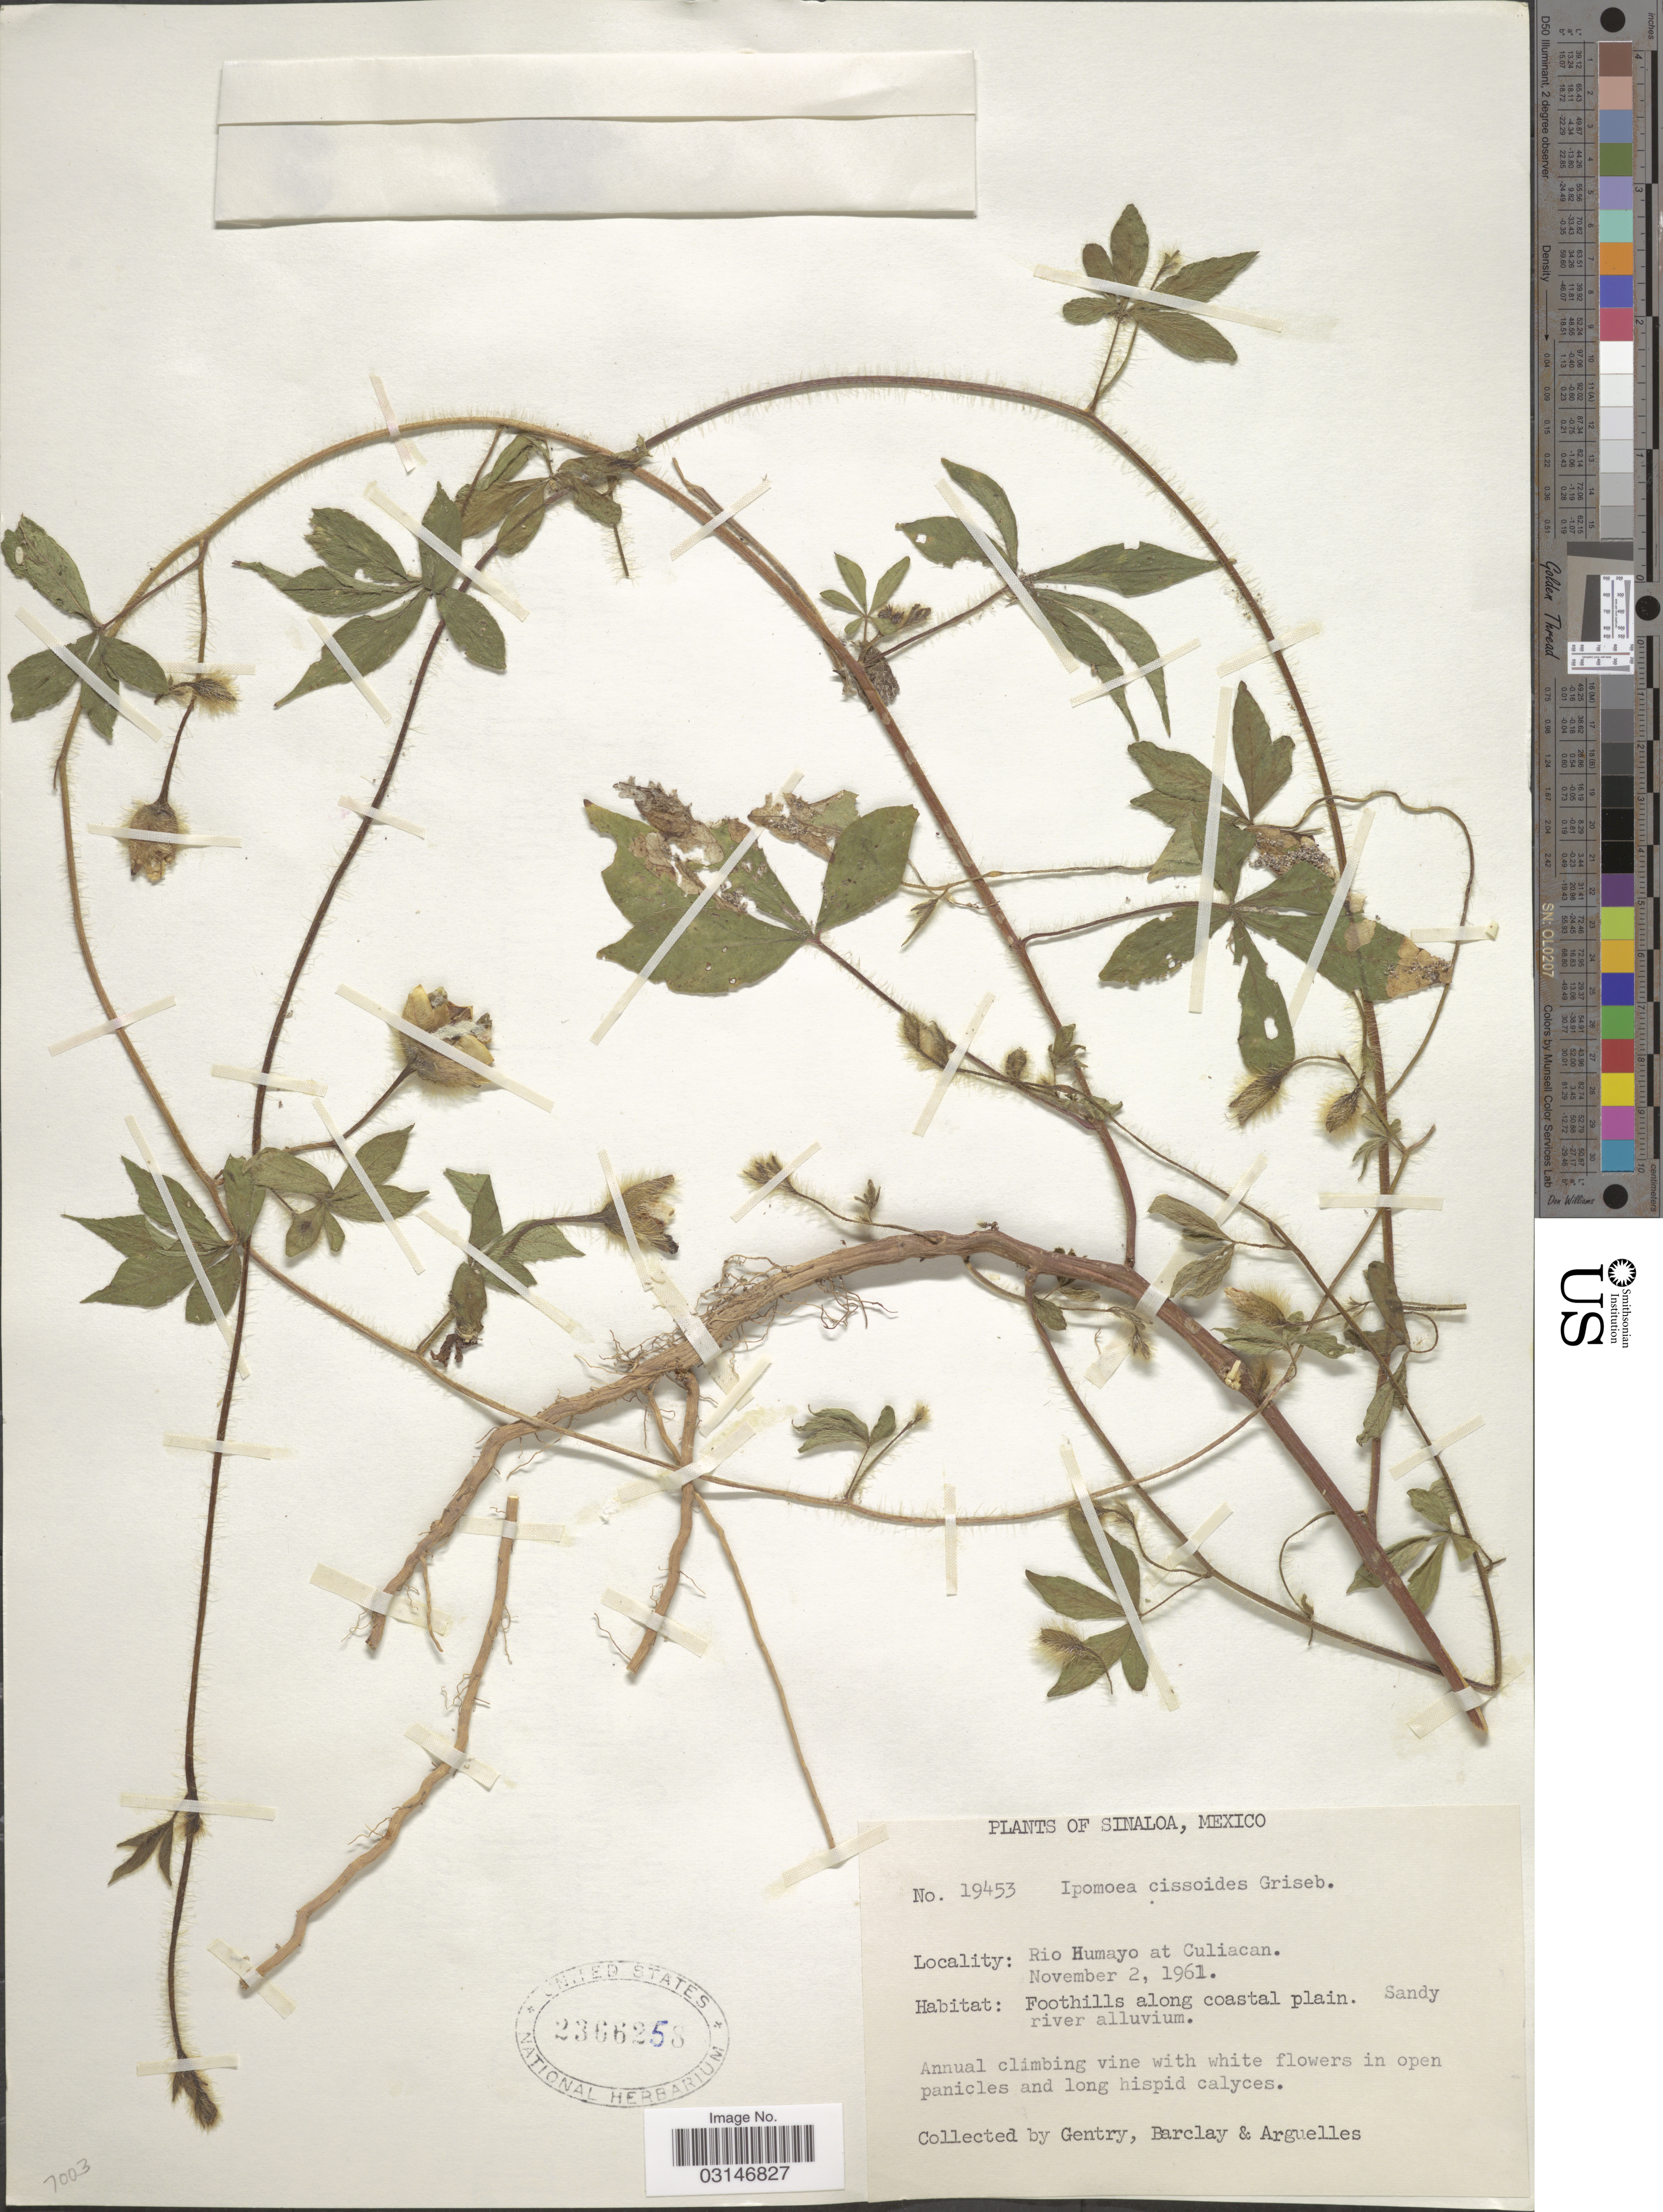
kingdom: Plantae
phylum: Tracheophyta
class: Magnoliopsida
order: Solanales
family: Convolvulaceae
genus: Distimake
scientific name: Distimake aegyptius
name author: (L.) A. R. Simões & Staples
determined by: Strong, Mark T., (BOT), Smithsonian Institution - National Museum of Natural History (UNITED STATES)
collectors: Gentry, --, -- Barclay & Arguelles, --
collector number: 19453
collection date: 1961-11-02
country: Mexico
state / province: Sinaloa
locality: Rio Humayo at Culiacan.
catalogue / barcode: US 2366258